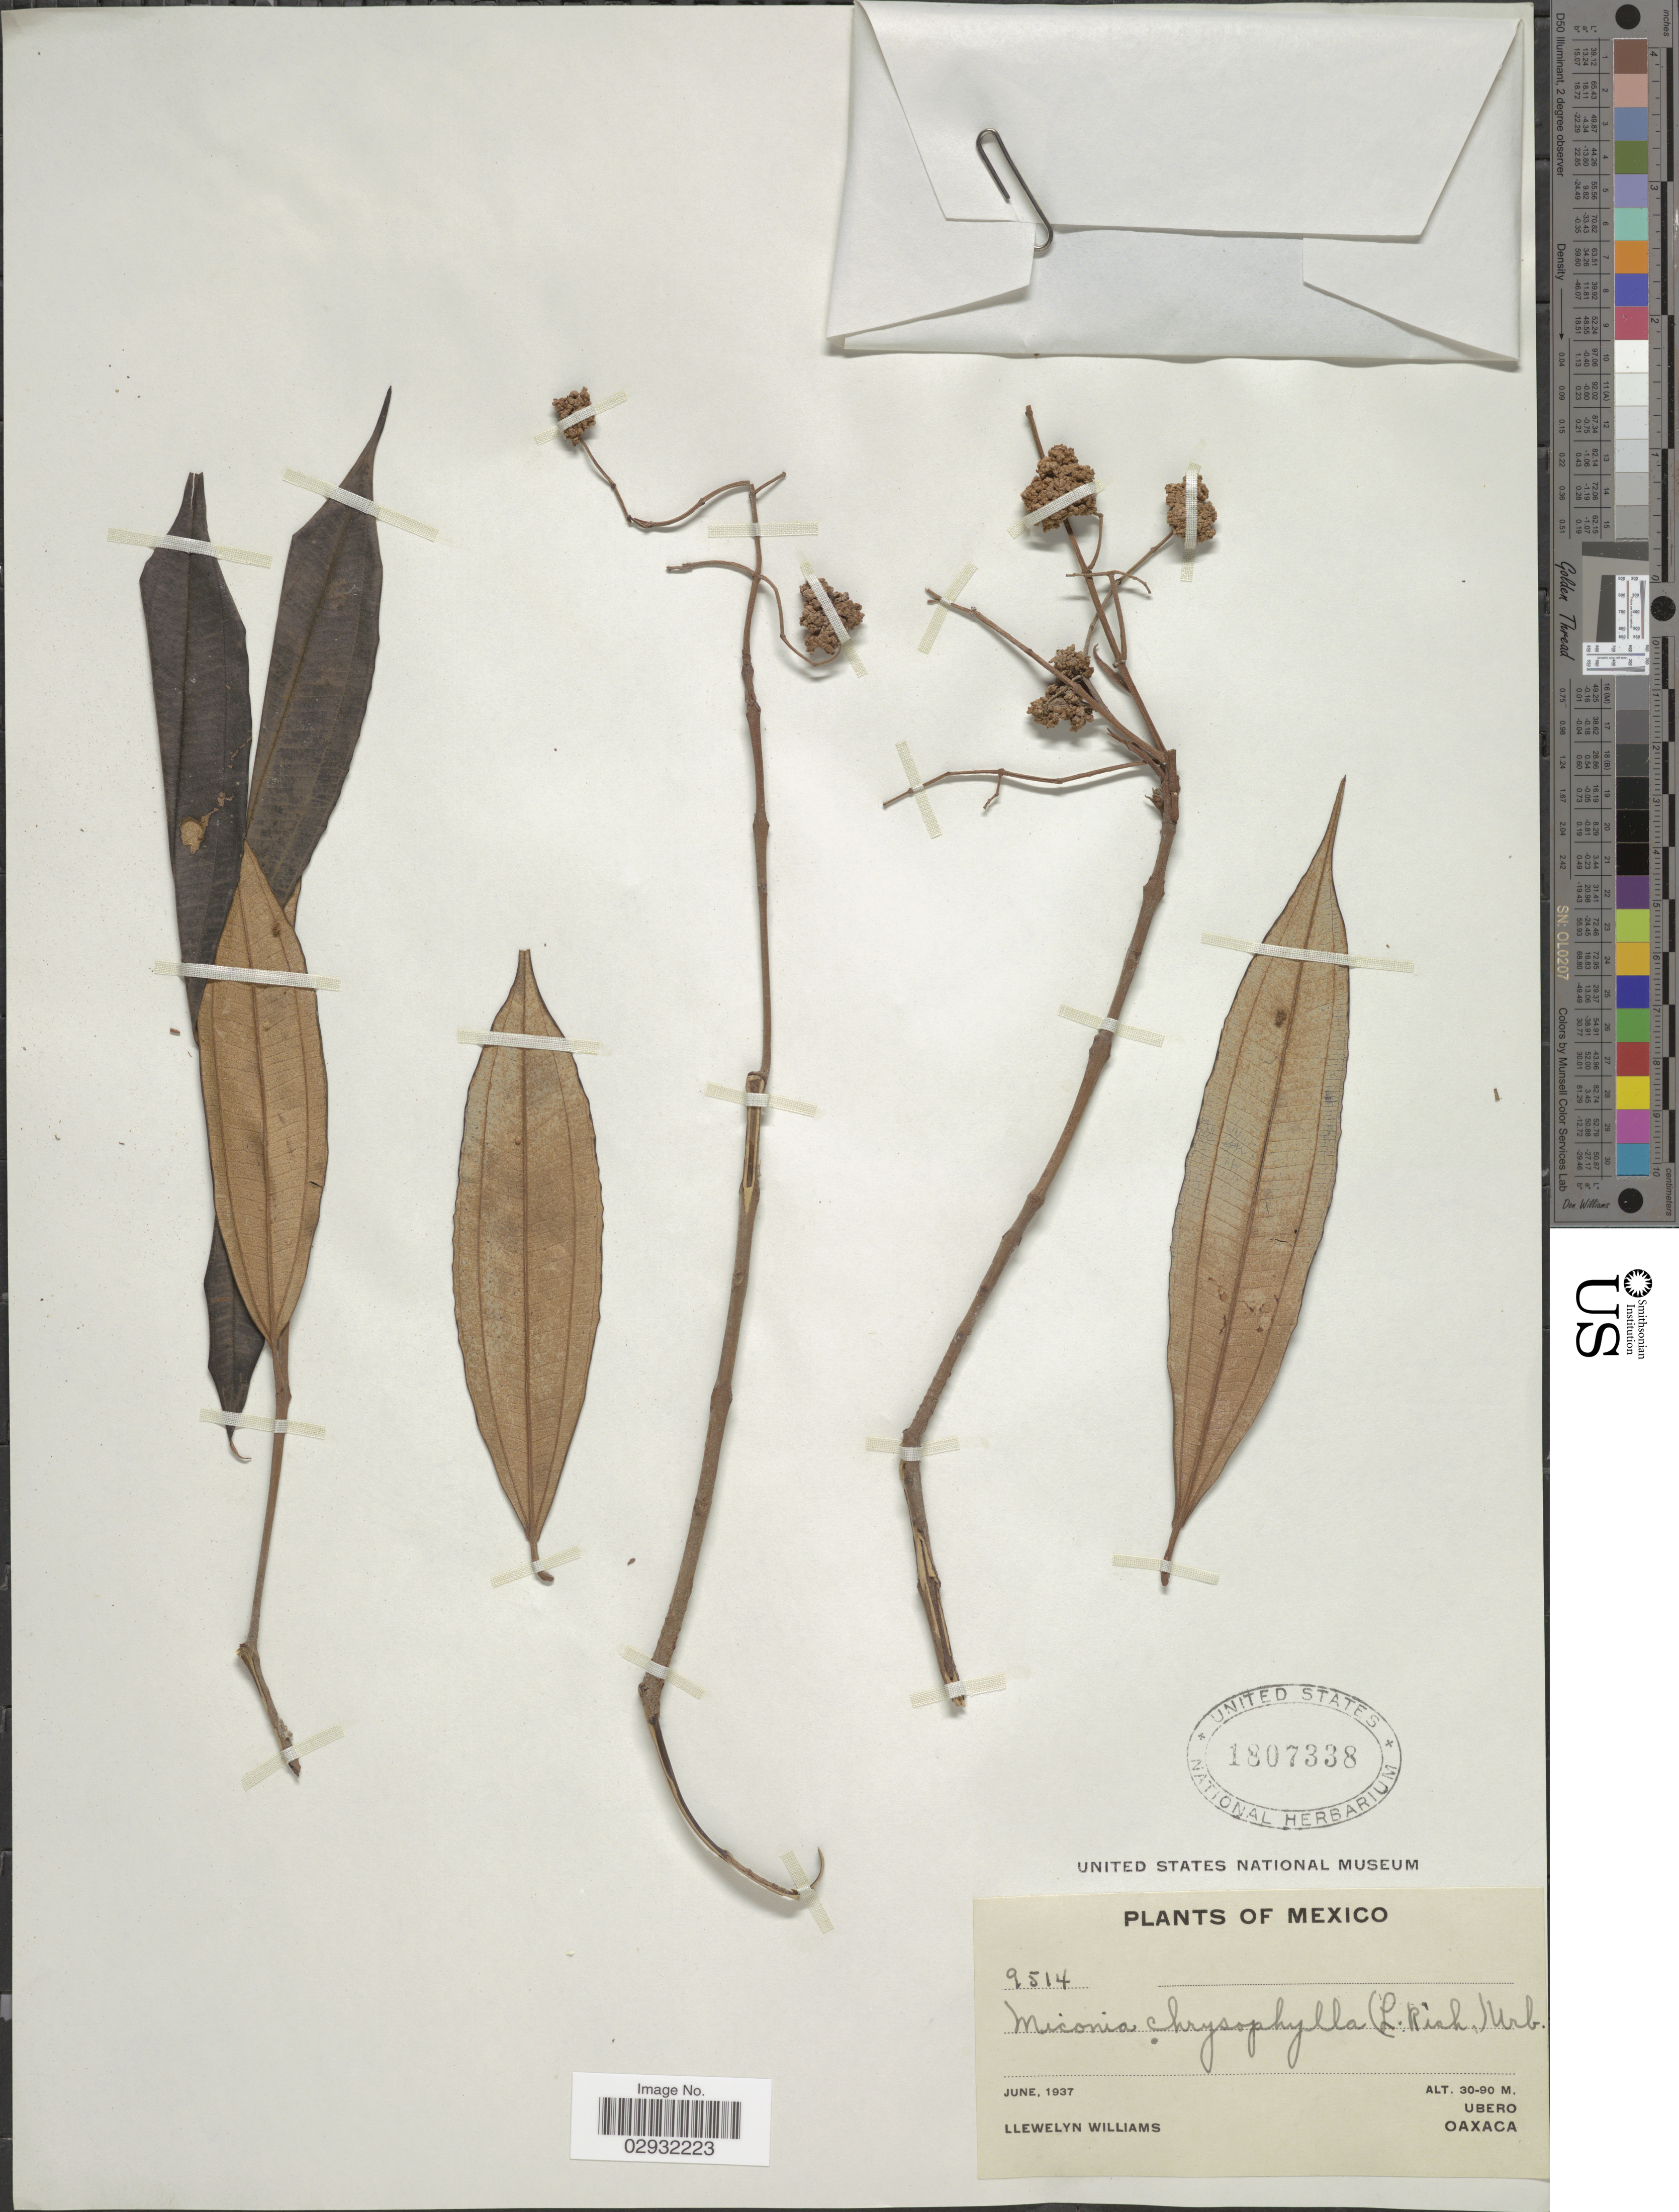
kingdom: Plantae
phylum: Tracheophyta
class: Magnoliopsida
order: Myrtales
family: Melastomataceae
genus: Miconia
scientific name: Miconia chrysophylla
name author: (Rich.) Urb.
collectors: Ll. Williams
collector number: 9514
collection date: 1937-06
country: Mexico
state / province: Oaxaca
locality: Ubero, Oaxaca.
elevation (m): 30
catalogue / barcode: US 1807338